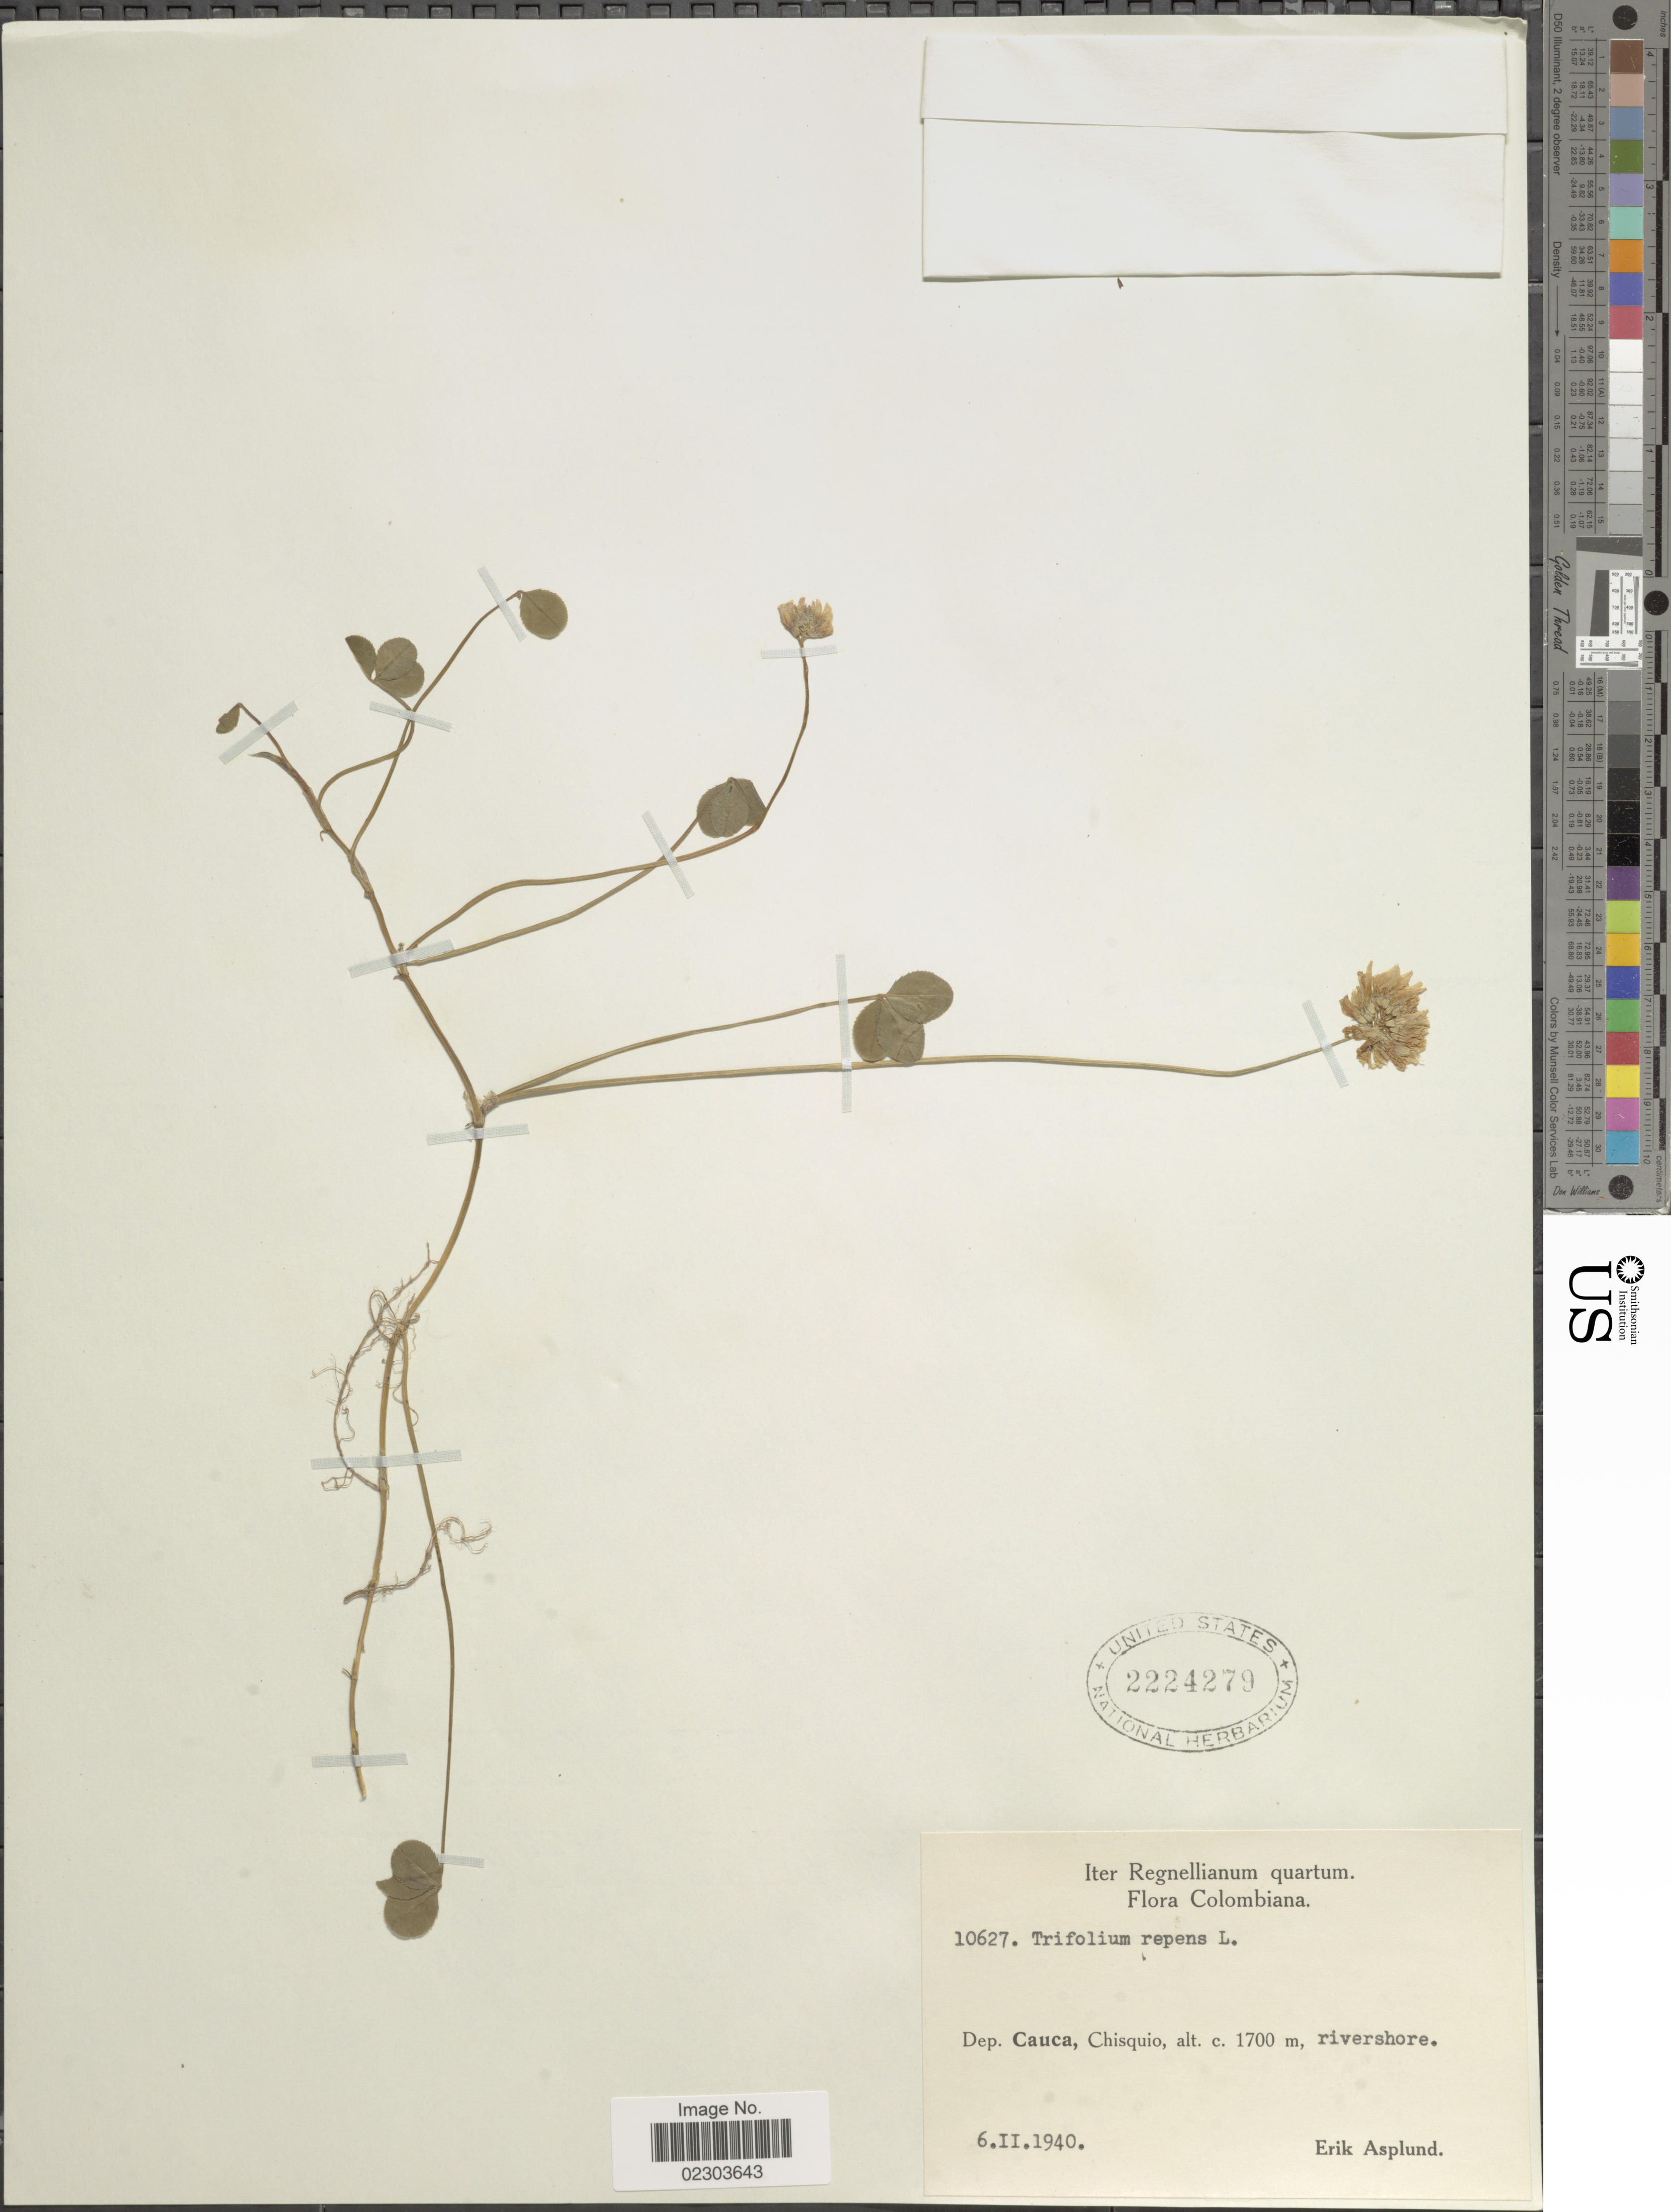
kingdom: Plantae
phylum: Tracheophyta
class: Magnoliopsida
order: Fabales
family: Fabaceae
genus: Trifolium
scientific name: Trifolium repens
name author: L.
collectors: E. Asplund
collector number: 10627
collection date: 1940-02-06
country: Colombia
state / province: Cauca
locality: Chisquio, rivershore, Iter Renellianum quartum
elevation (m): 1700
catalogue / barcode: US 2224279